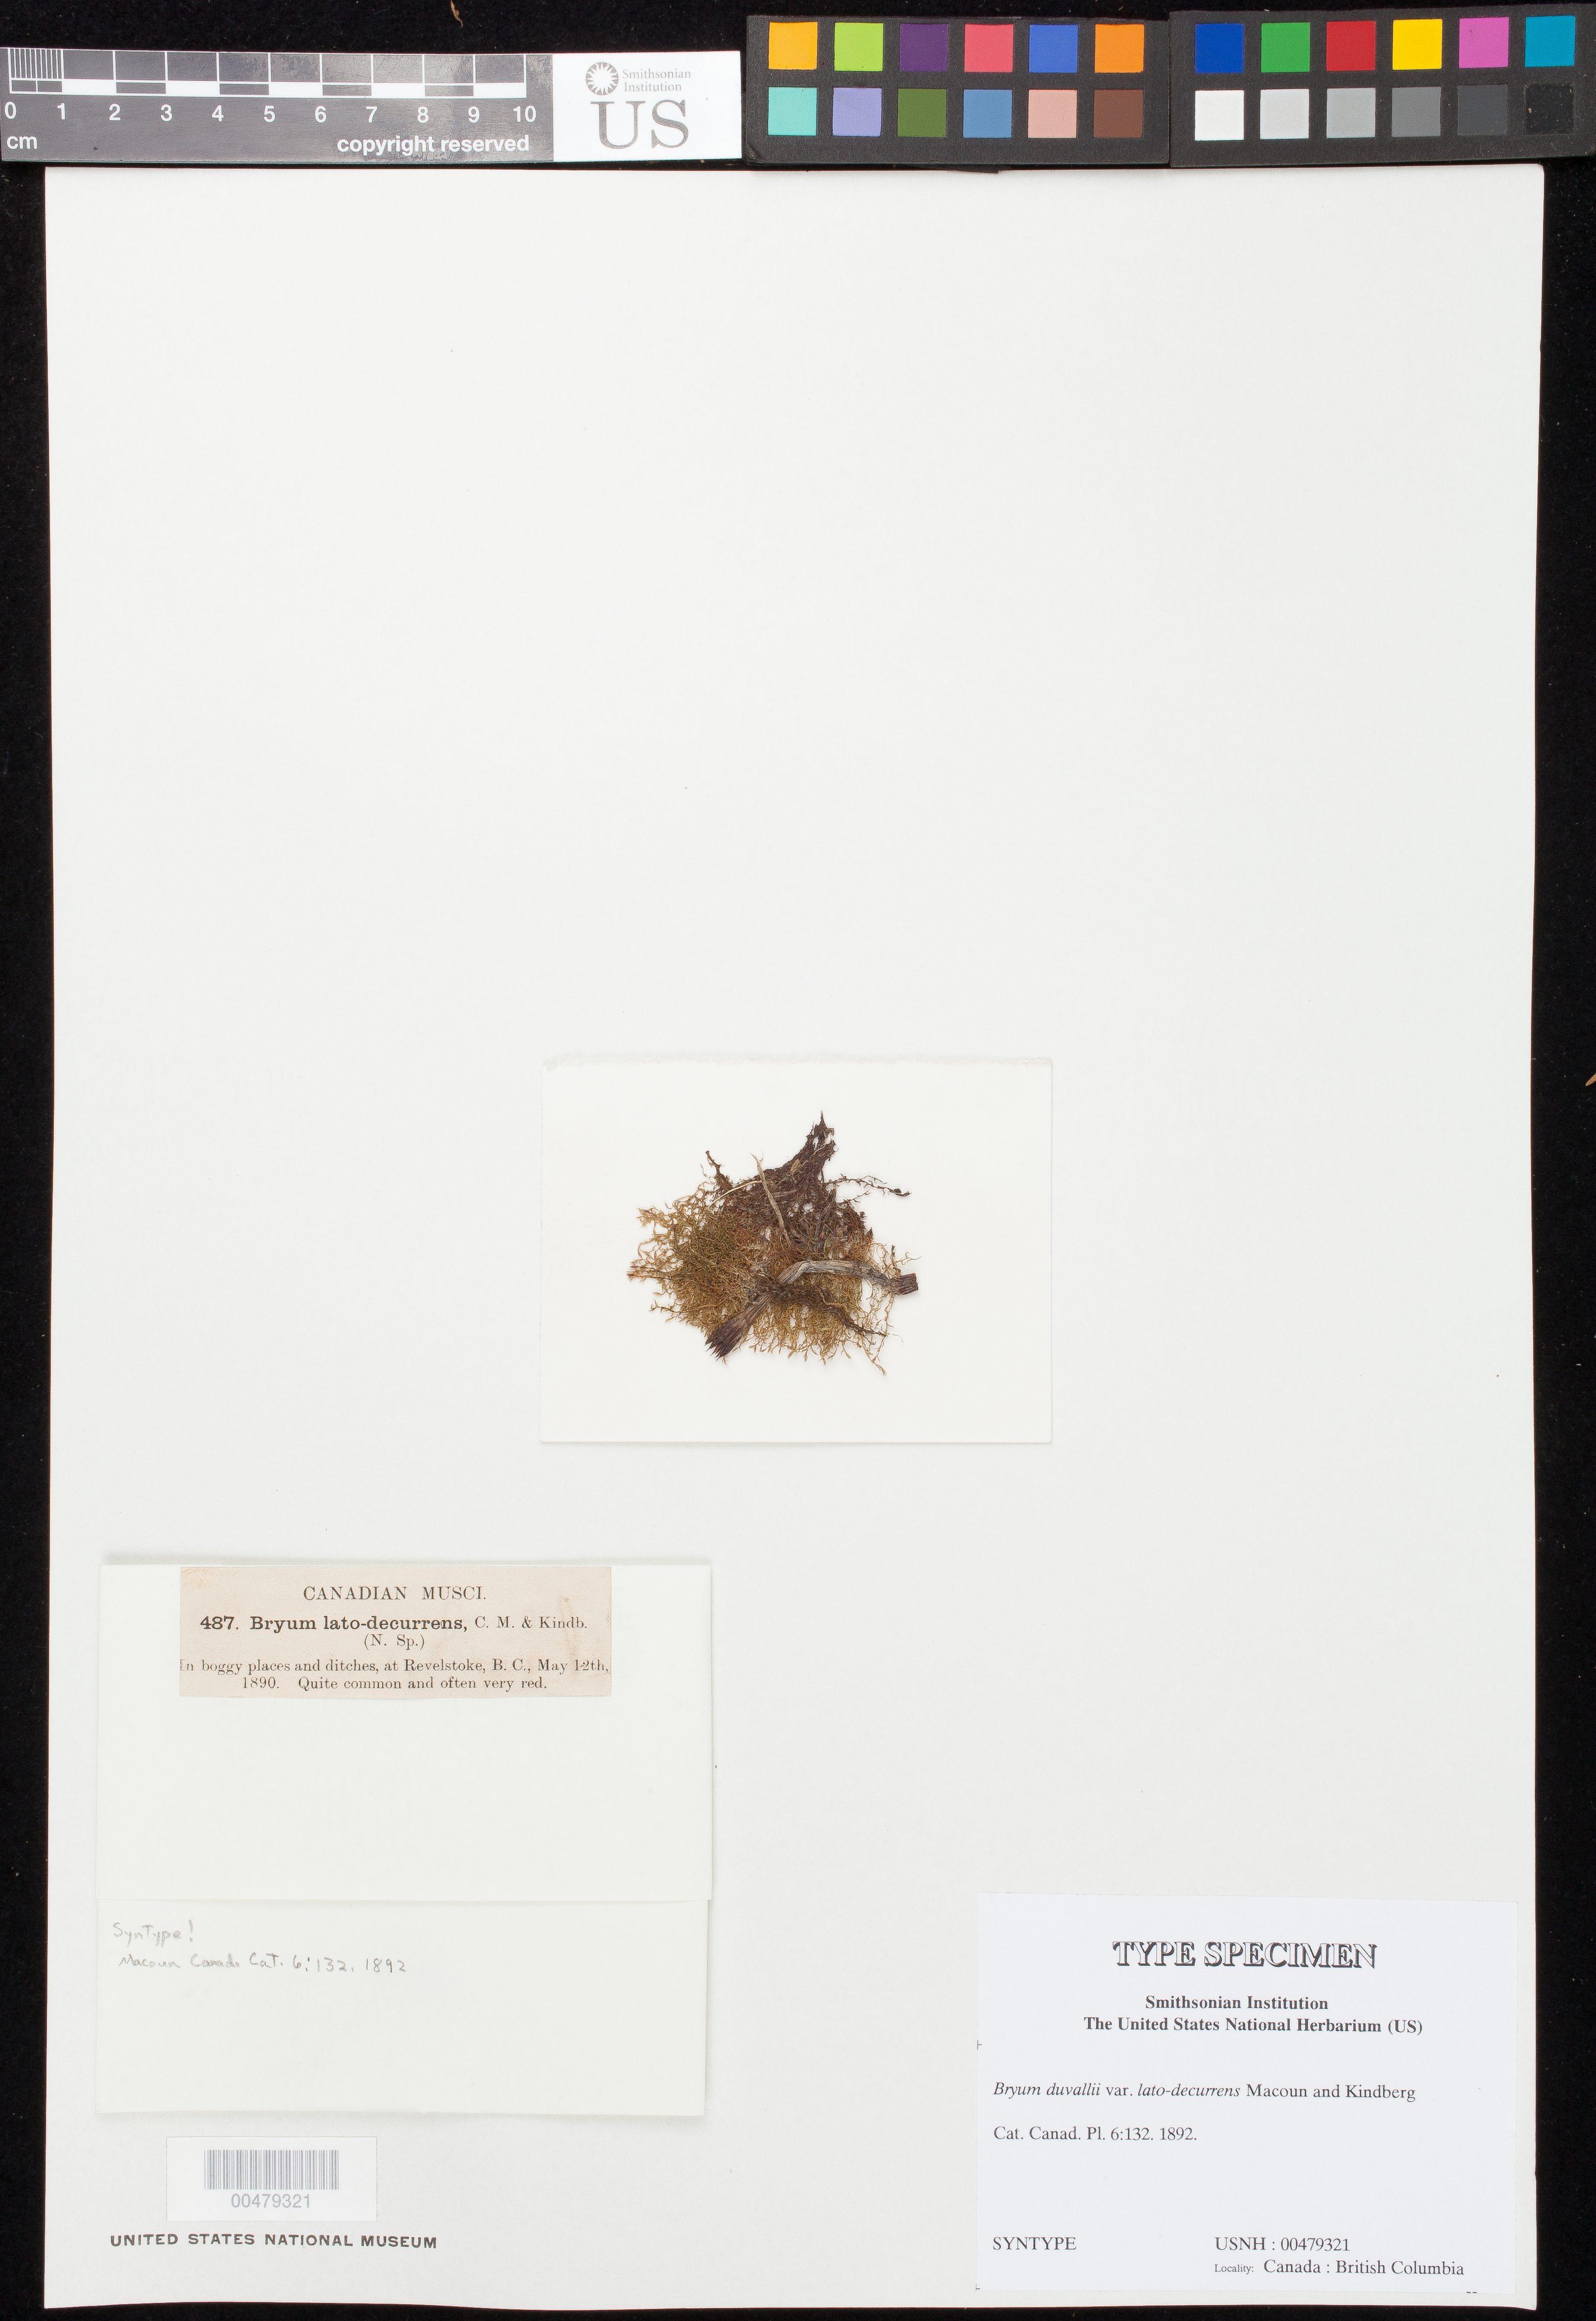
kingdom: Plantae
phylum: Bryophyta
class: Bryopsida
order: Bryales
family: Bryaceae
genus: Bryum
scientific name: Bryum duvalii var. lato-decurrens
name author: Müll. Hal. & Kindb. in Macoun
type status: Syntype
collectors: J. Macoun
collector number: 487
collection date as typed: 12 May 1890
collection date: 1890-05-12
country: Canada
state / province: British Columbia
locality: Revelstoke.